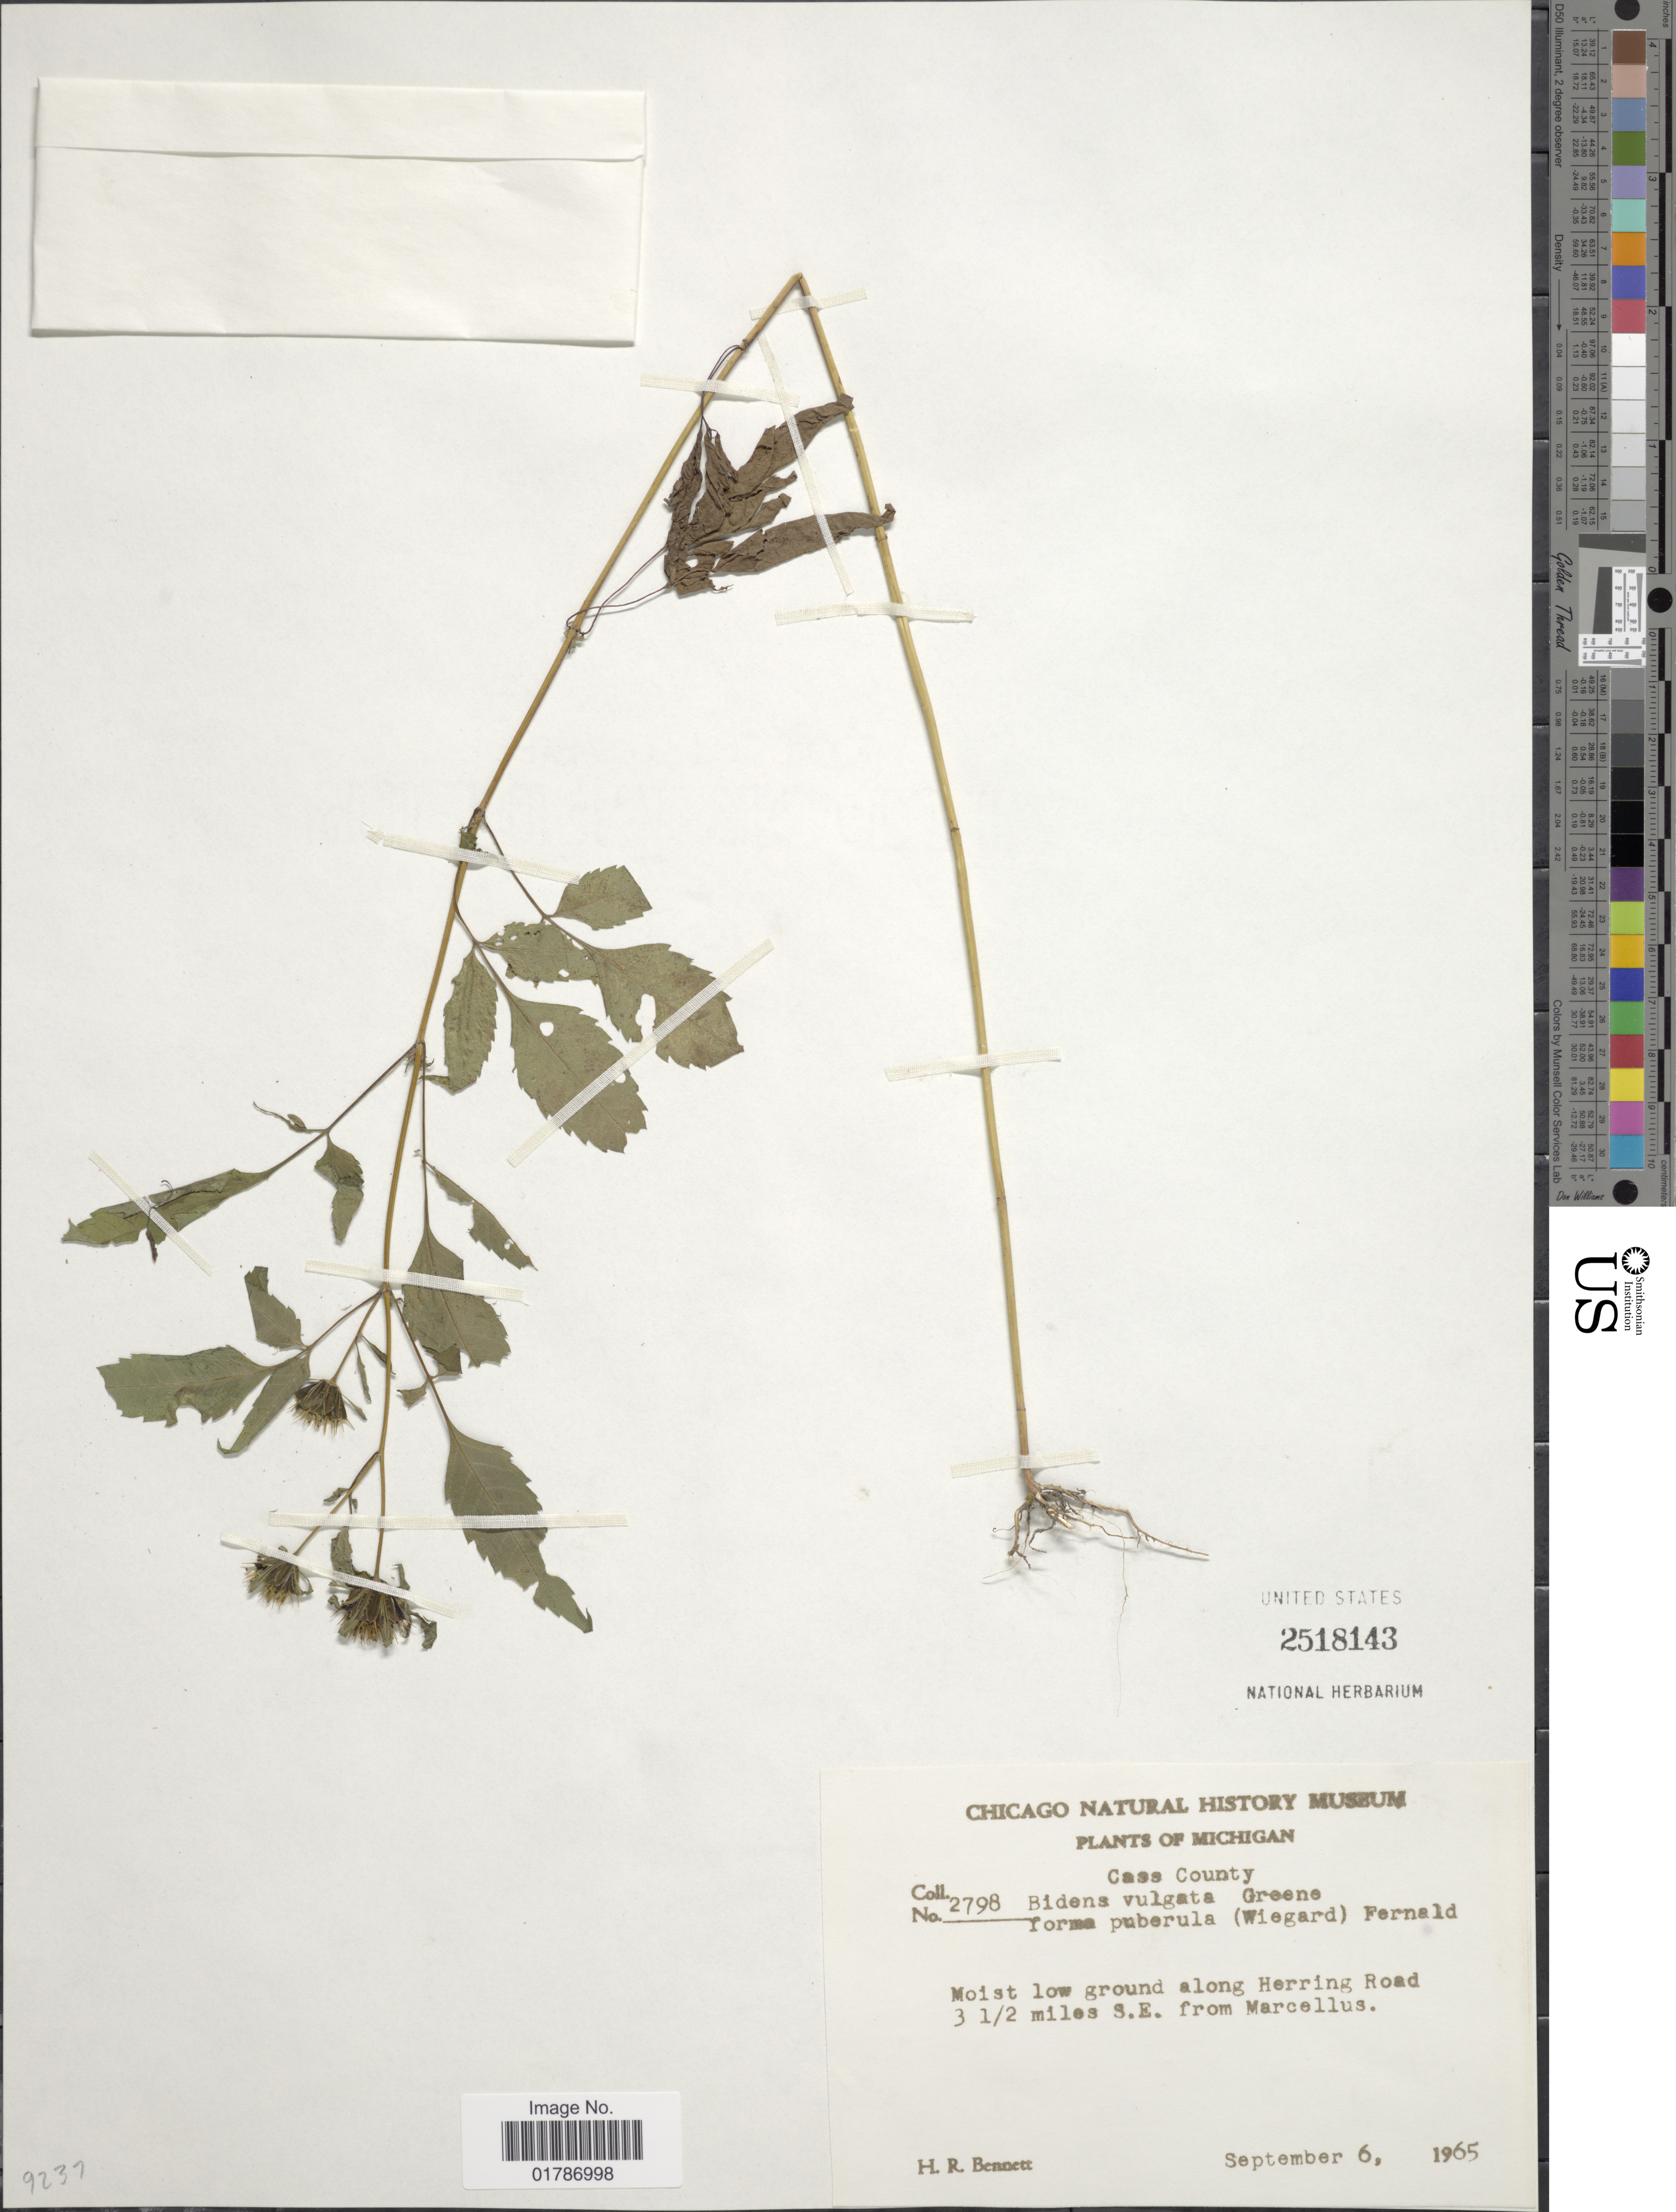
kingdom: Plantae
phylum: Tracheophyta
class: Magnoliopsida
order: Asterales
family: Asteraceae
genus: Bidens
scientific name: Bidens vulgata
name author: Greene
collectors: H. R. Bennett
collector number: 2798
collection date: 1965-09-06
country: United States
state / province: Michigan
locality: Cass County, Moist low ground along Herring Road 3½ miles S. E. from Marcellus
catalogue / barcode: US 2518143